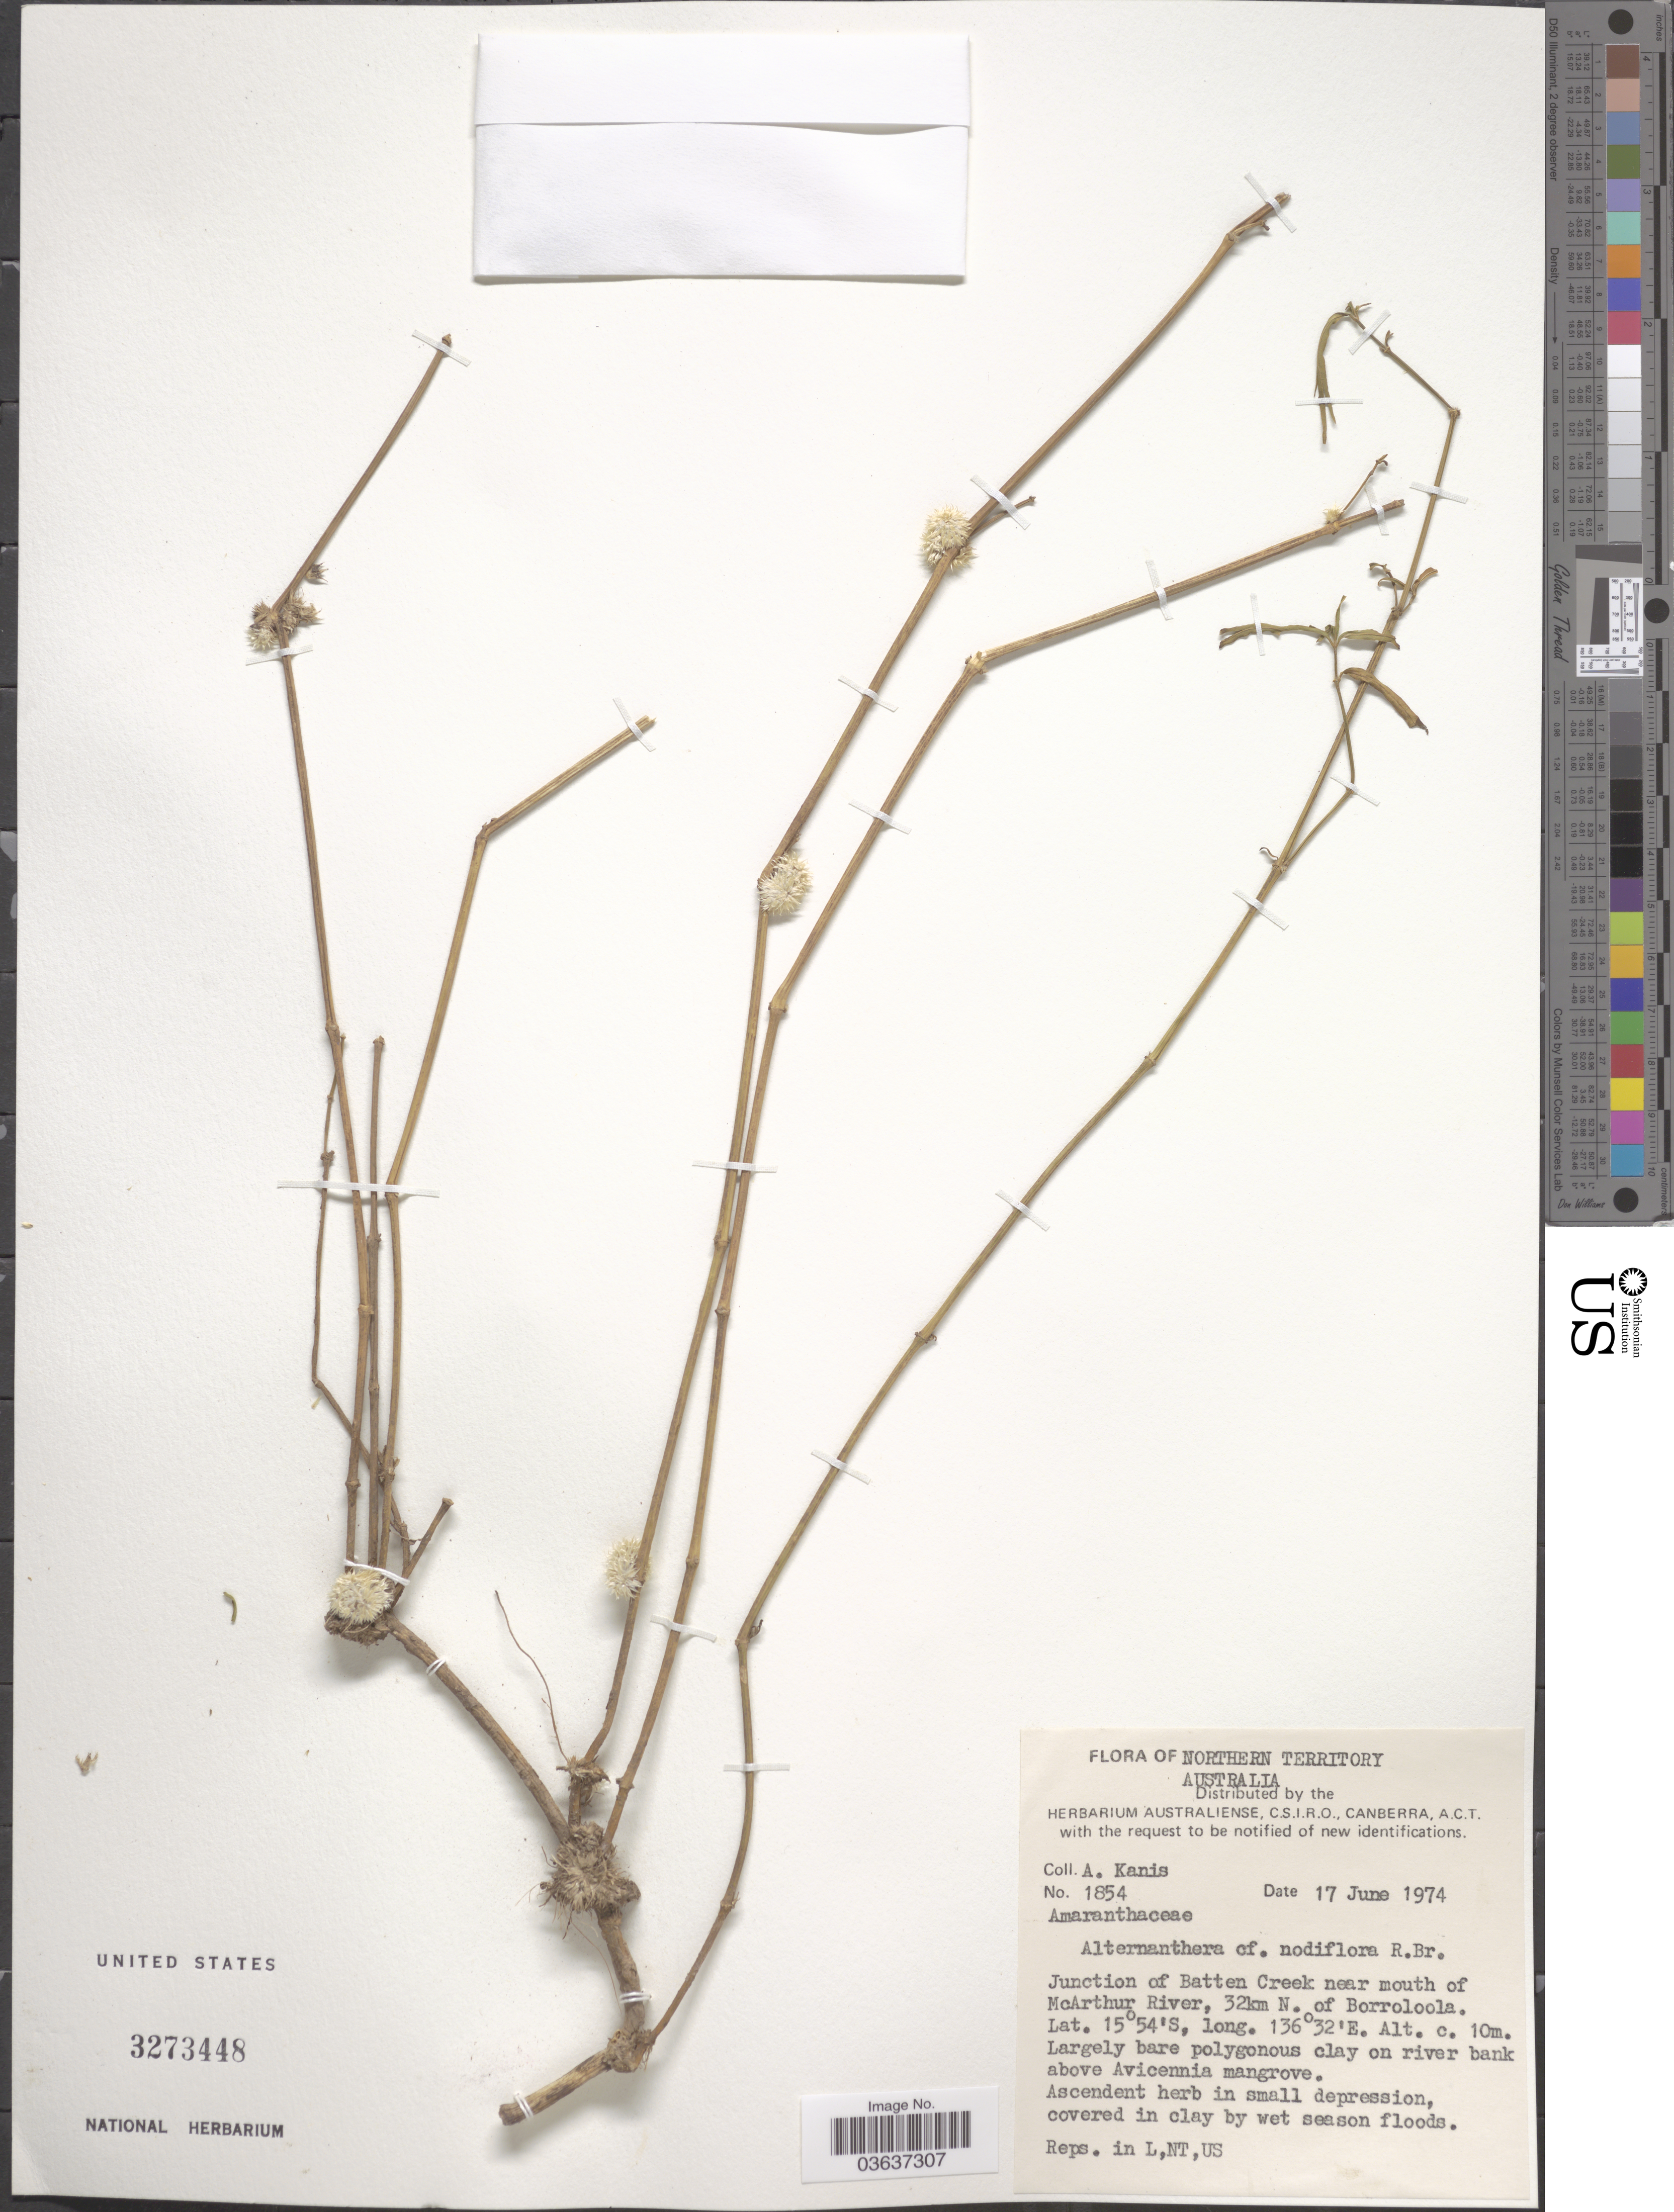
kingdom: Plantae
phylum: Tracheophyta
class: Magnoliopsida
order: Caryophyllales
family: Amaranthaceae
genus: Alternanthera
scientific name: Alternanthera nodiflora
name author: R. Br.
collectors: A. Kanis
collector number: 1854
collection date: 1974-06-17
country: Australia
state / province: Northern Territory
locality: Junction of Batten Creek near mouth of McArthur River, 32km N. of Borroloola.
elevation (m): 10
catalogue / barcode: US 3273448